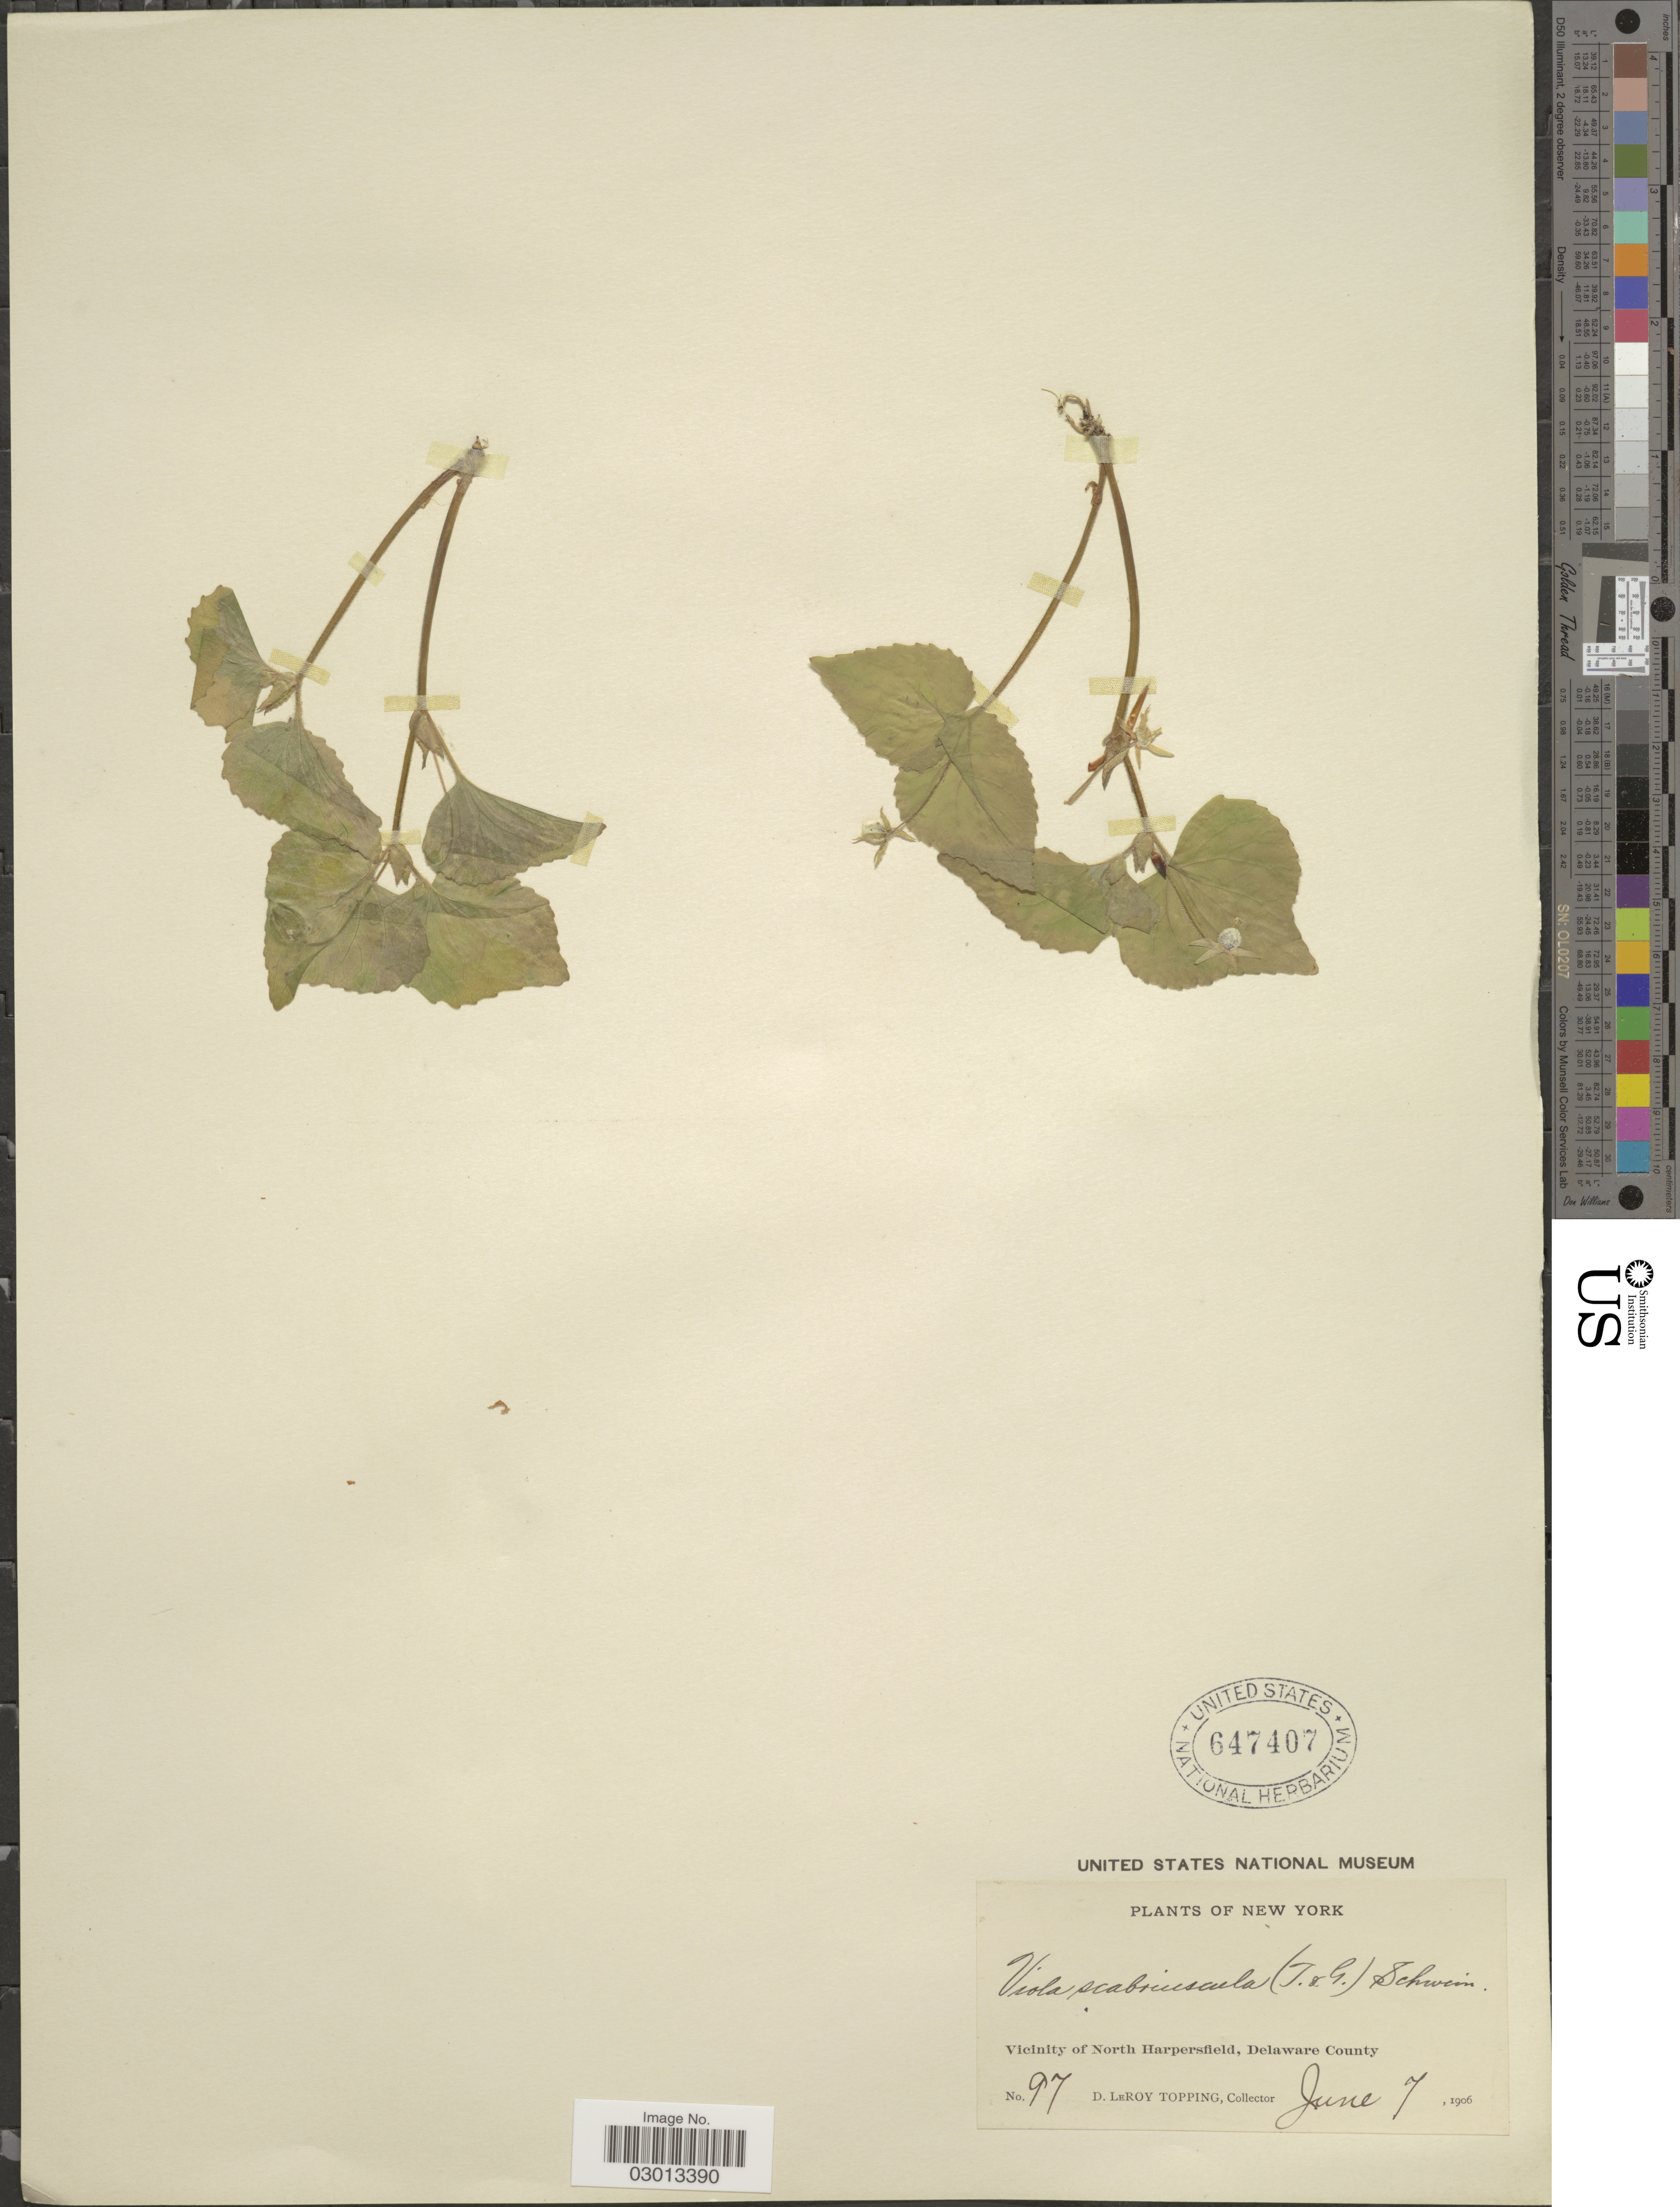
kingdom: Plantae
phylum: Tracheophyta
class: Magnoliopsida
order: Malpighiales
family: Violaceae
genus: Viola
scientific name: Viola pensylvanica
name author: Michx.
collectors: D. L. Topping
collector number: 97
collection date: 1906-06-07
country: United States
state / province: New York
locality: Vicinity of North Harpersfield, Delaware County.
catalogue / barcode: US 647407